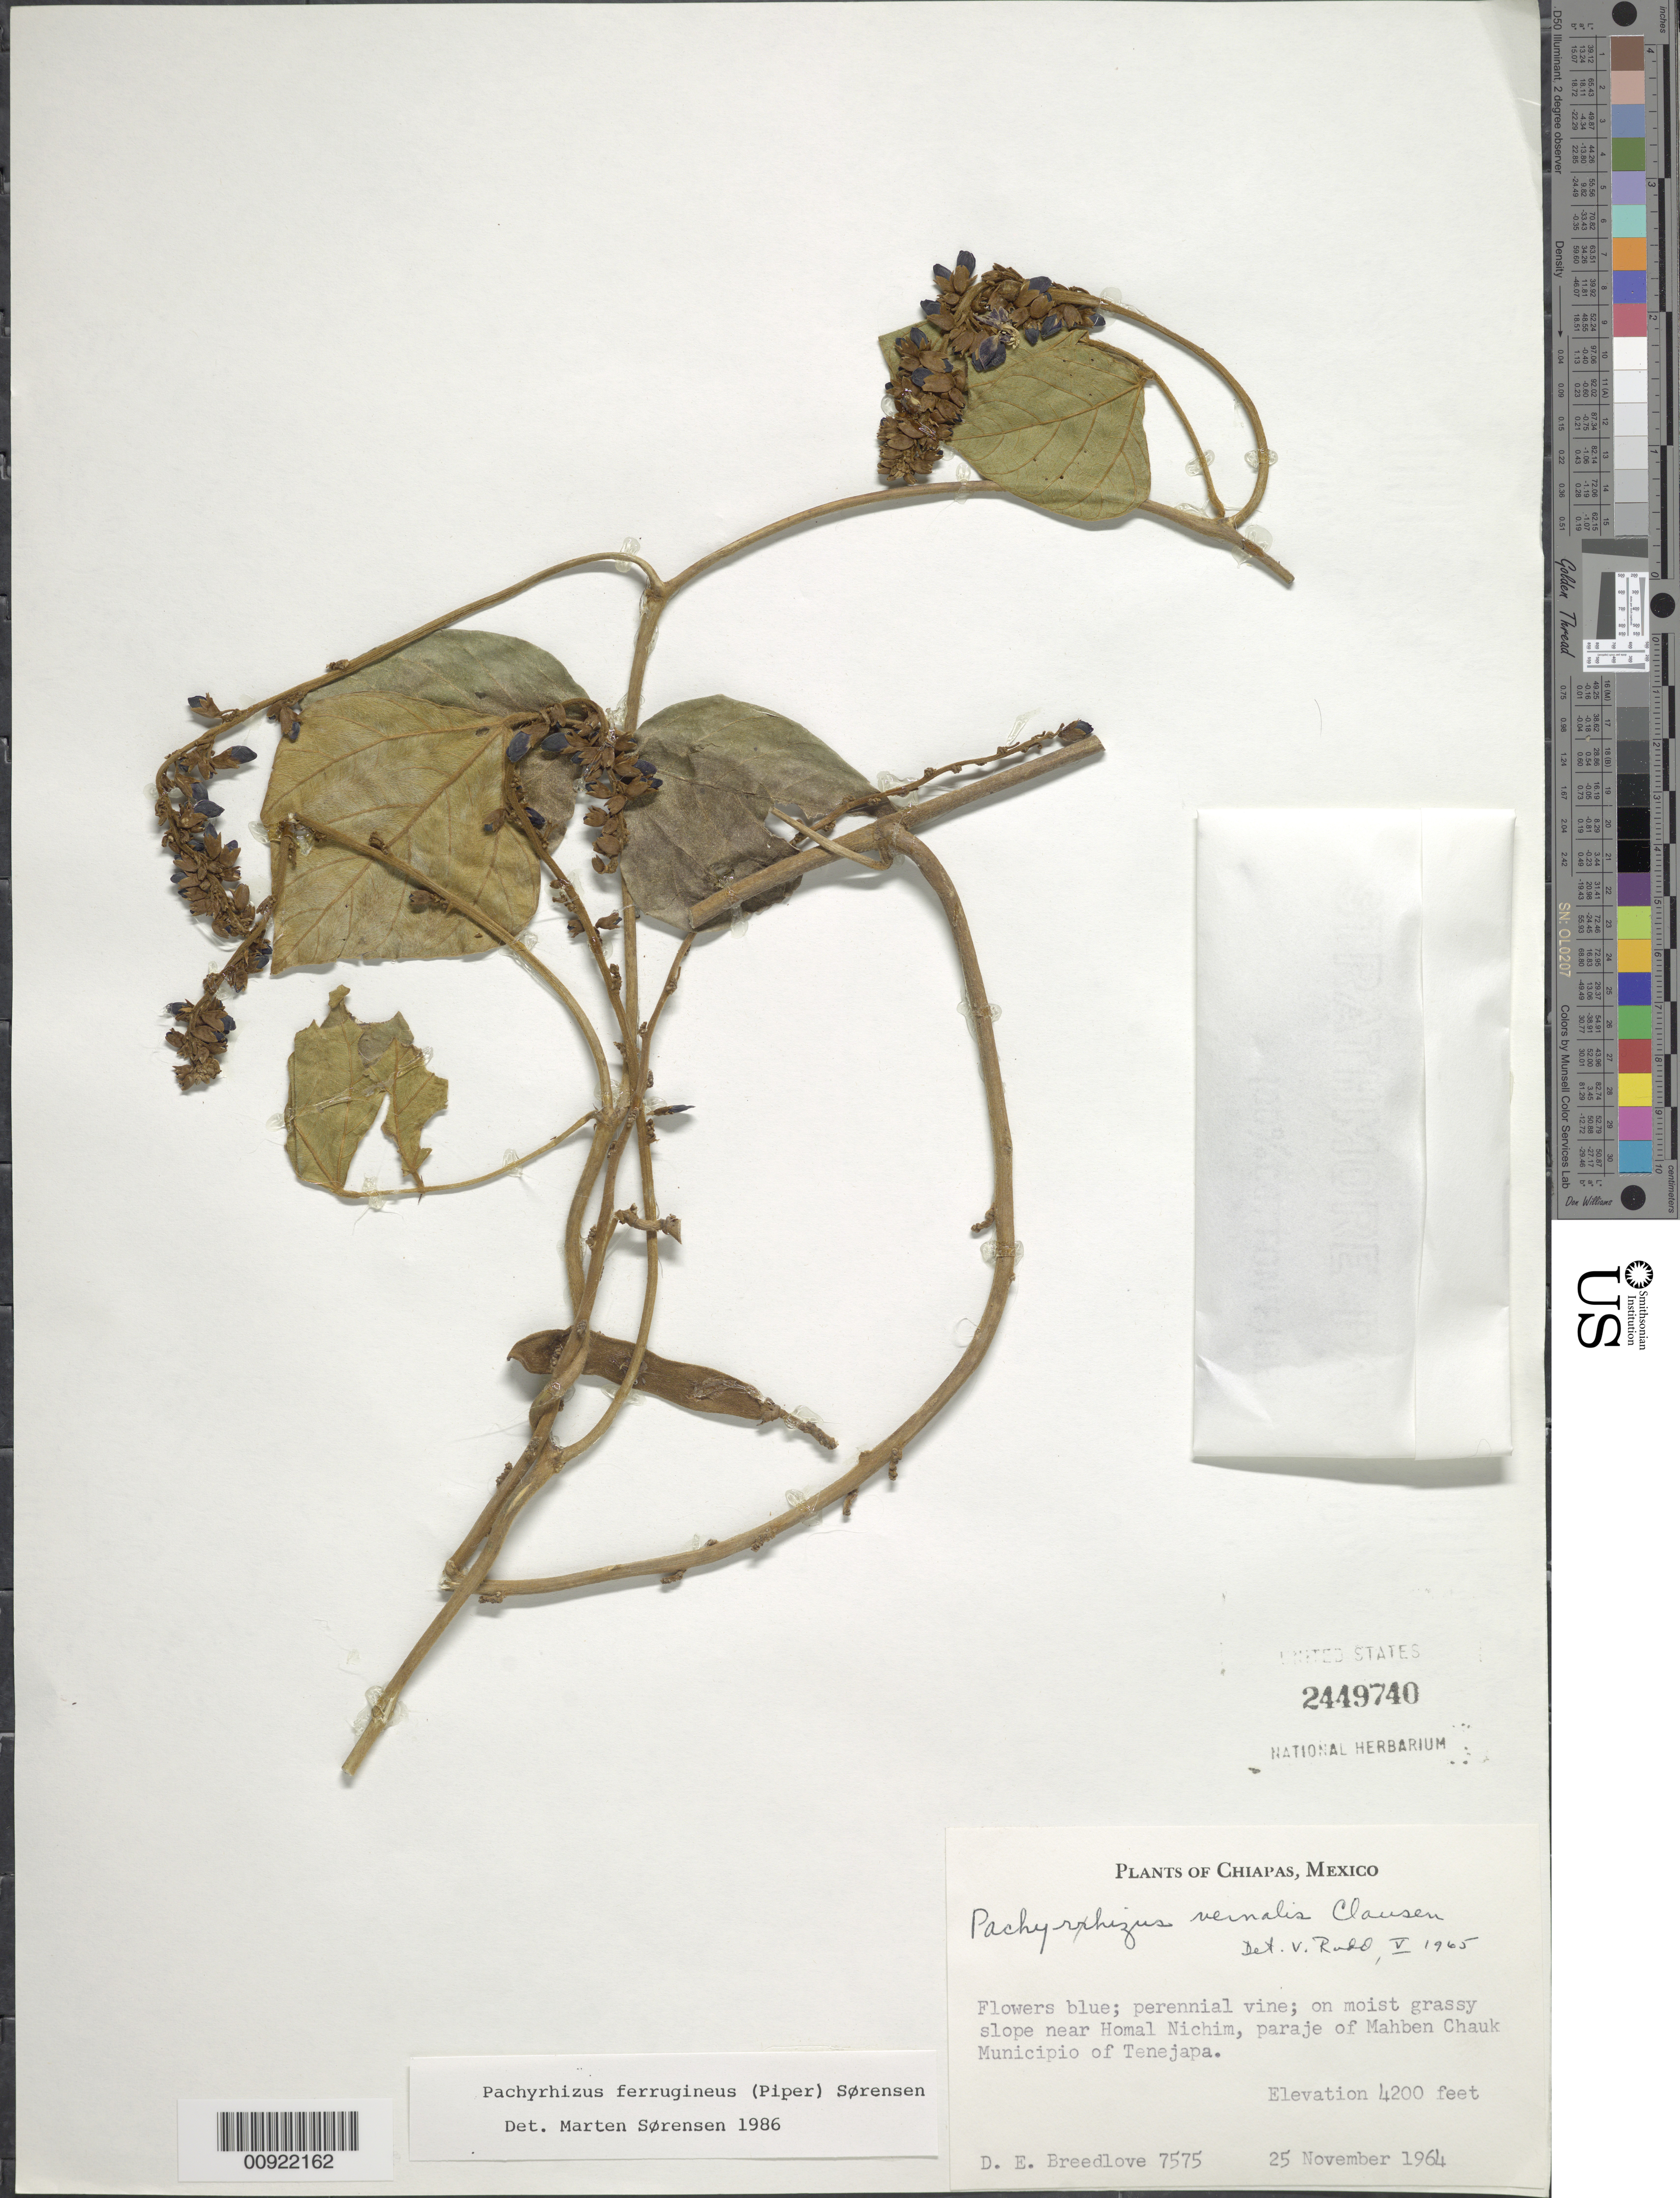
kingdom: Plantae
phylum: Tracheophyta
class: Magnoliopsida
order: Fabales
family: Fabaceae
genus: Pachyrhizus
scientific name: Pachyrhizus ferrugineus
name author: (Piper) M. Sørensen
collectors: D. E. Breedlove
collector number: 7575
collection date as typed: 25 Nov 1964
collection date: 1964-11-25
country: Mexico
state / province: Chiapas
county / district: Tenejapa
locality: Near Homal Nichim, paraje of Mahben Chauk. Municipio of Tenejapa, Chiapas.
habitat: On moist grassy slope.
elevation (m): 1280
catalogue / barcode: US 2449740